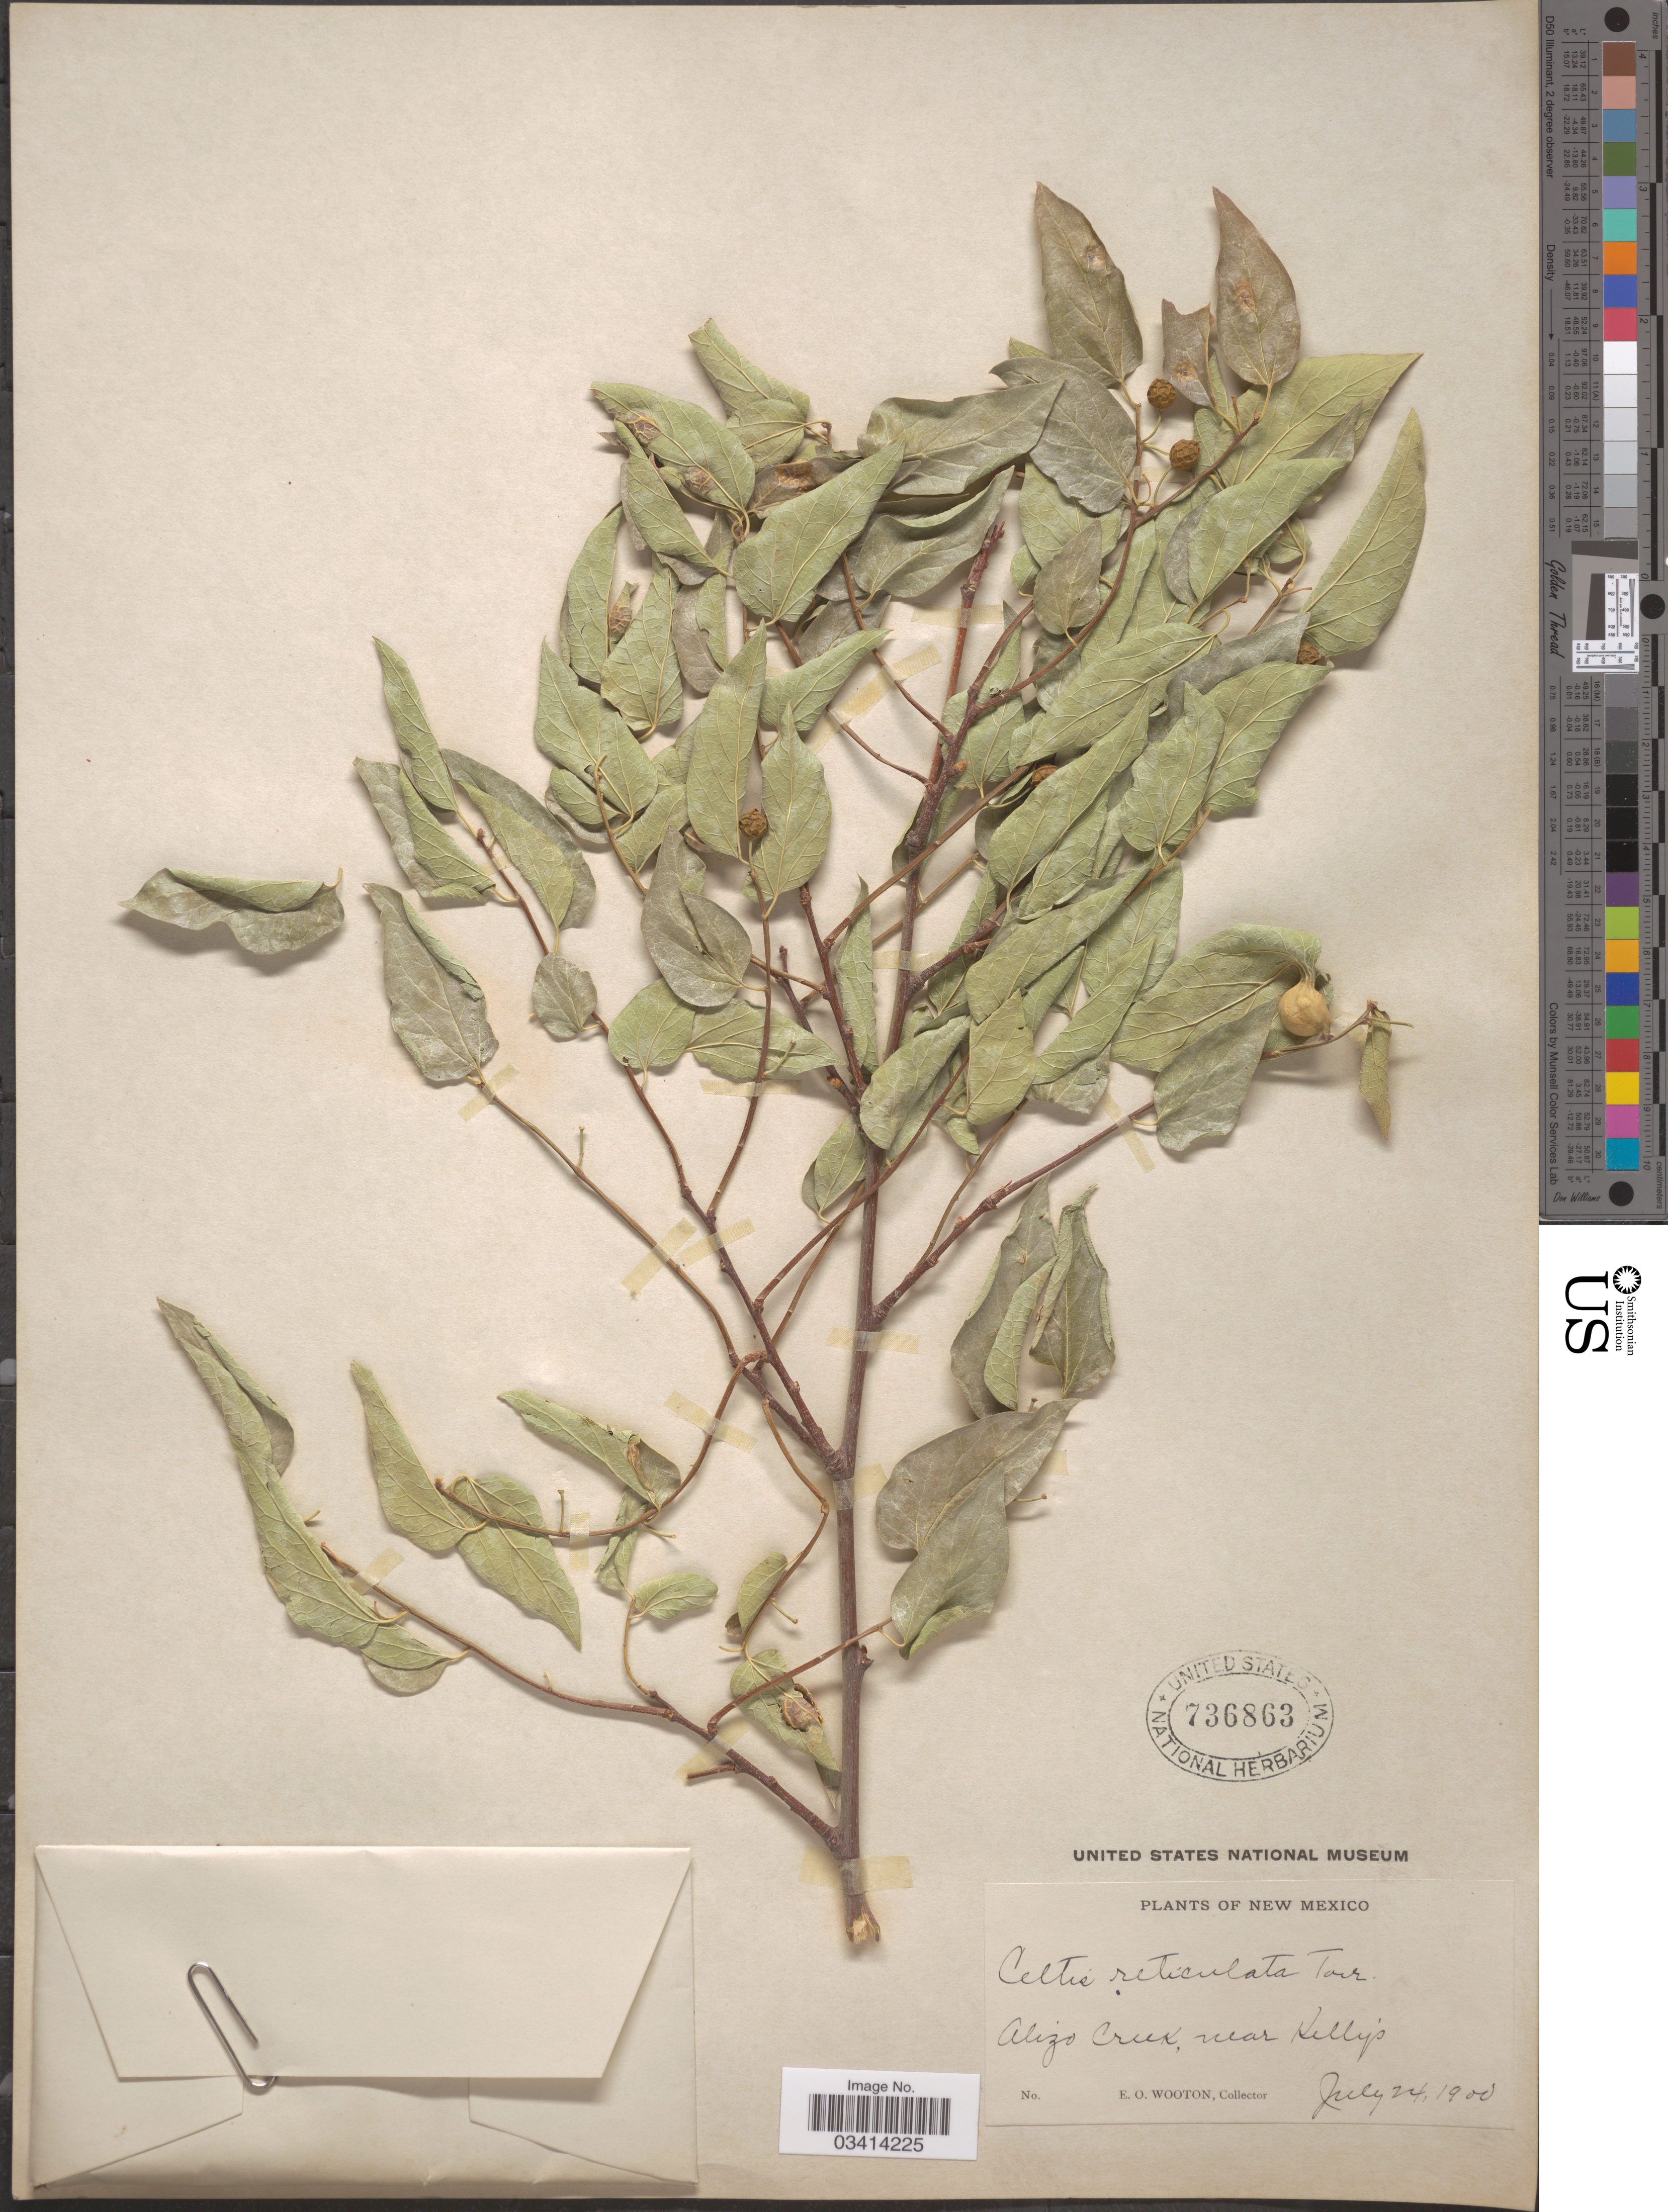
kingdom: Plantae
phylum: Tracheophyta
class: Magnoliopsida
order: Rosales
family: Cannabaceae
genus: Celtis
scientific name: Celtis reticulata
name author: Torr.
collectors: E. O. Wooton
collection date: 1900-07-24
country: United States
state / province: New Mexico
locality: Alizo Creek, near Kelly's.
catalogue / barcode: US 736863